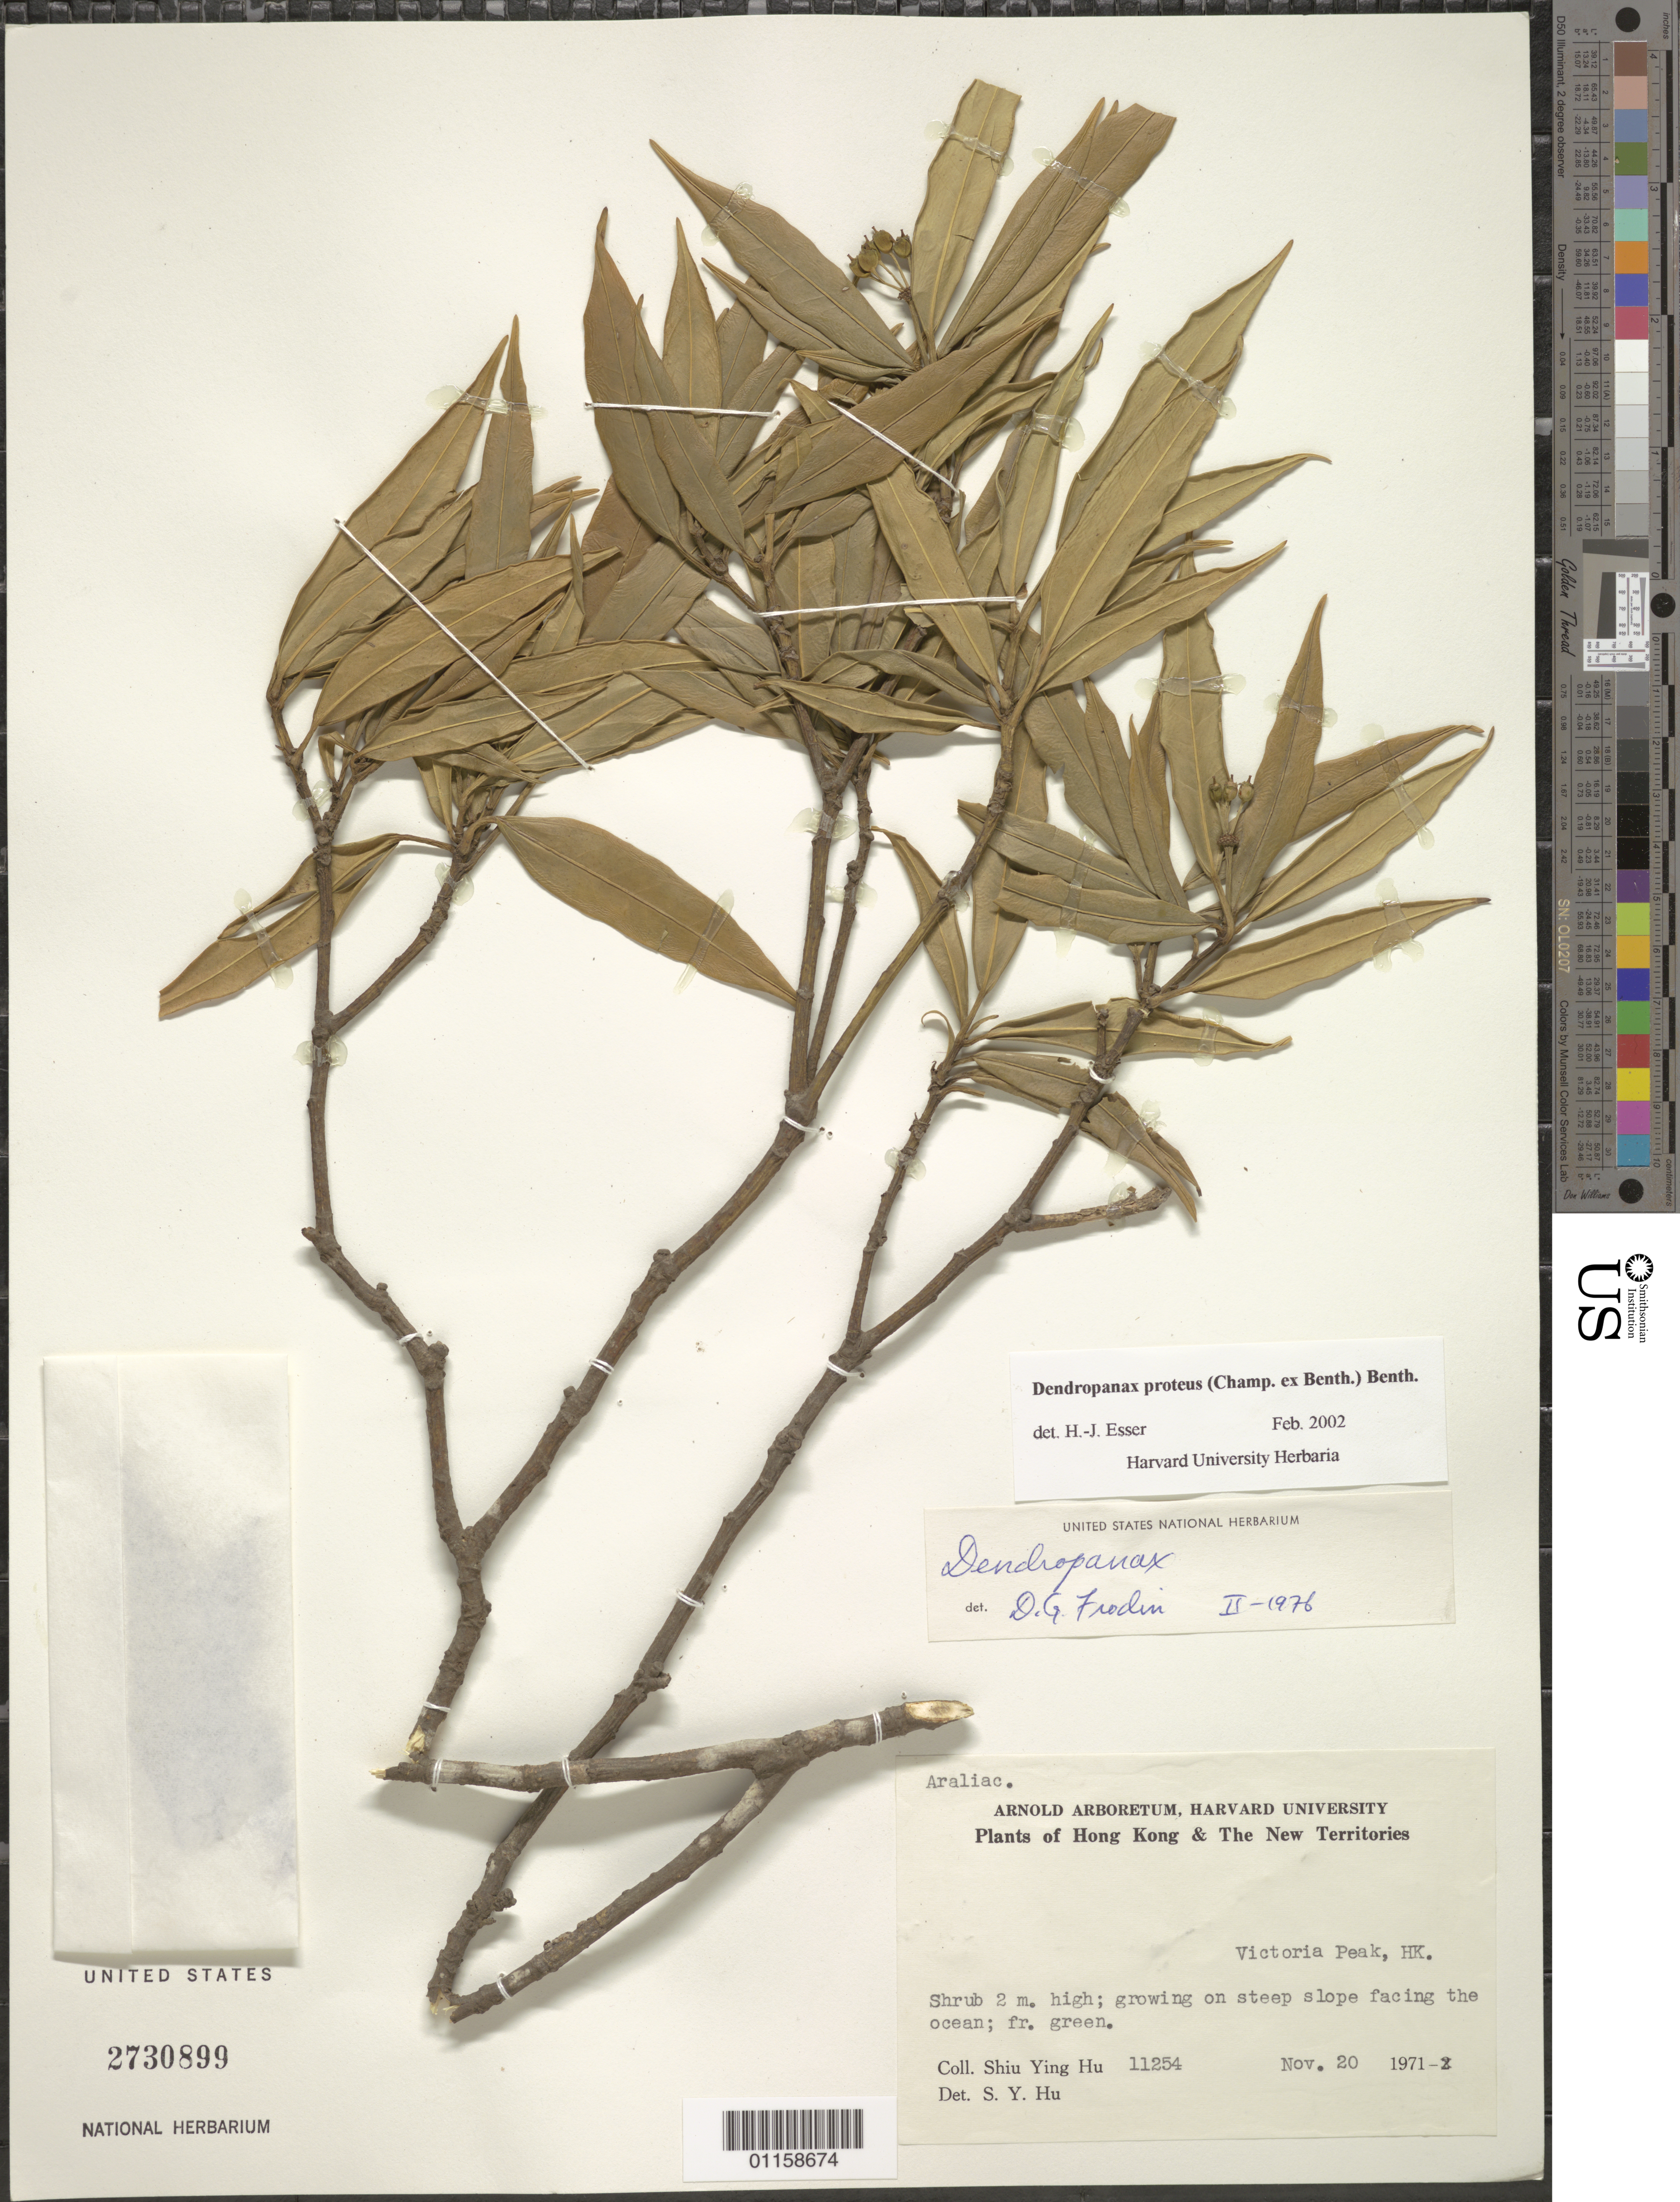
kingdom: Plantae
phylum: Tracheophyta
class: Magnoliopsida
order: Apiales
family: Araliaceae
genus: Dendropanax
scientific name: Dendropanax proteus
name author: (Champ. ex Benth.) Benth.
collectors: S. Y. Hu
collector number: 11254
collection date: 1971-11-20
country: China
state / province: Hong Kong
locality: Victoria Peak.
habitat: Shrub, growing on steep slope facing the ocean.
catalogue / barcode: US 2730899